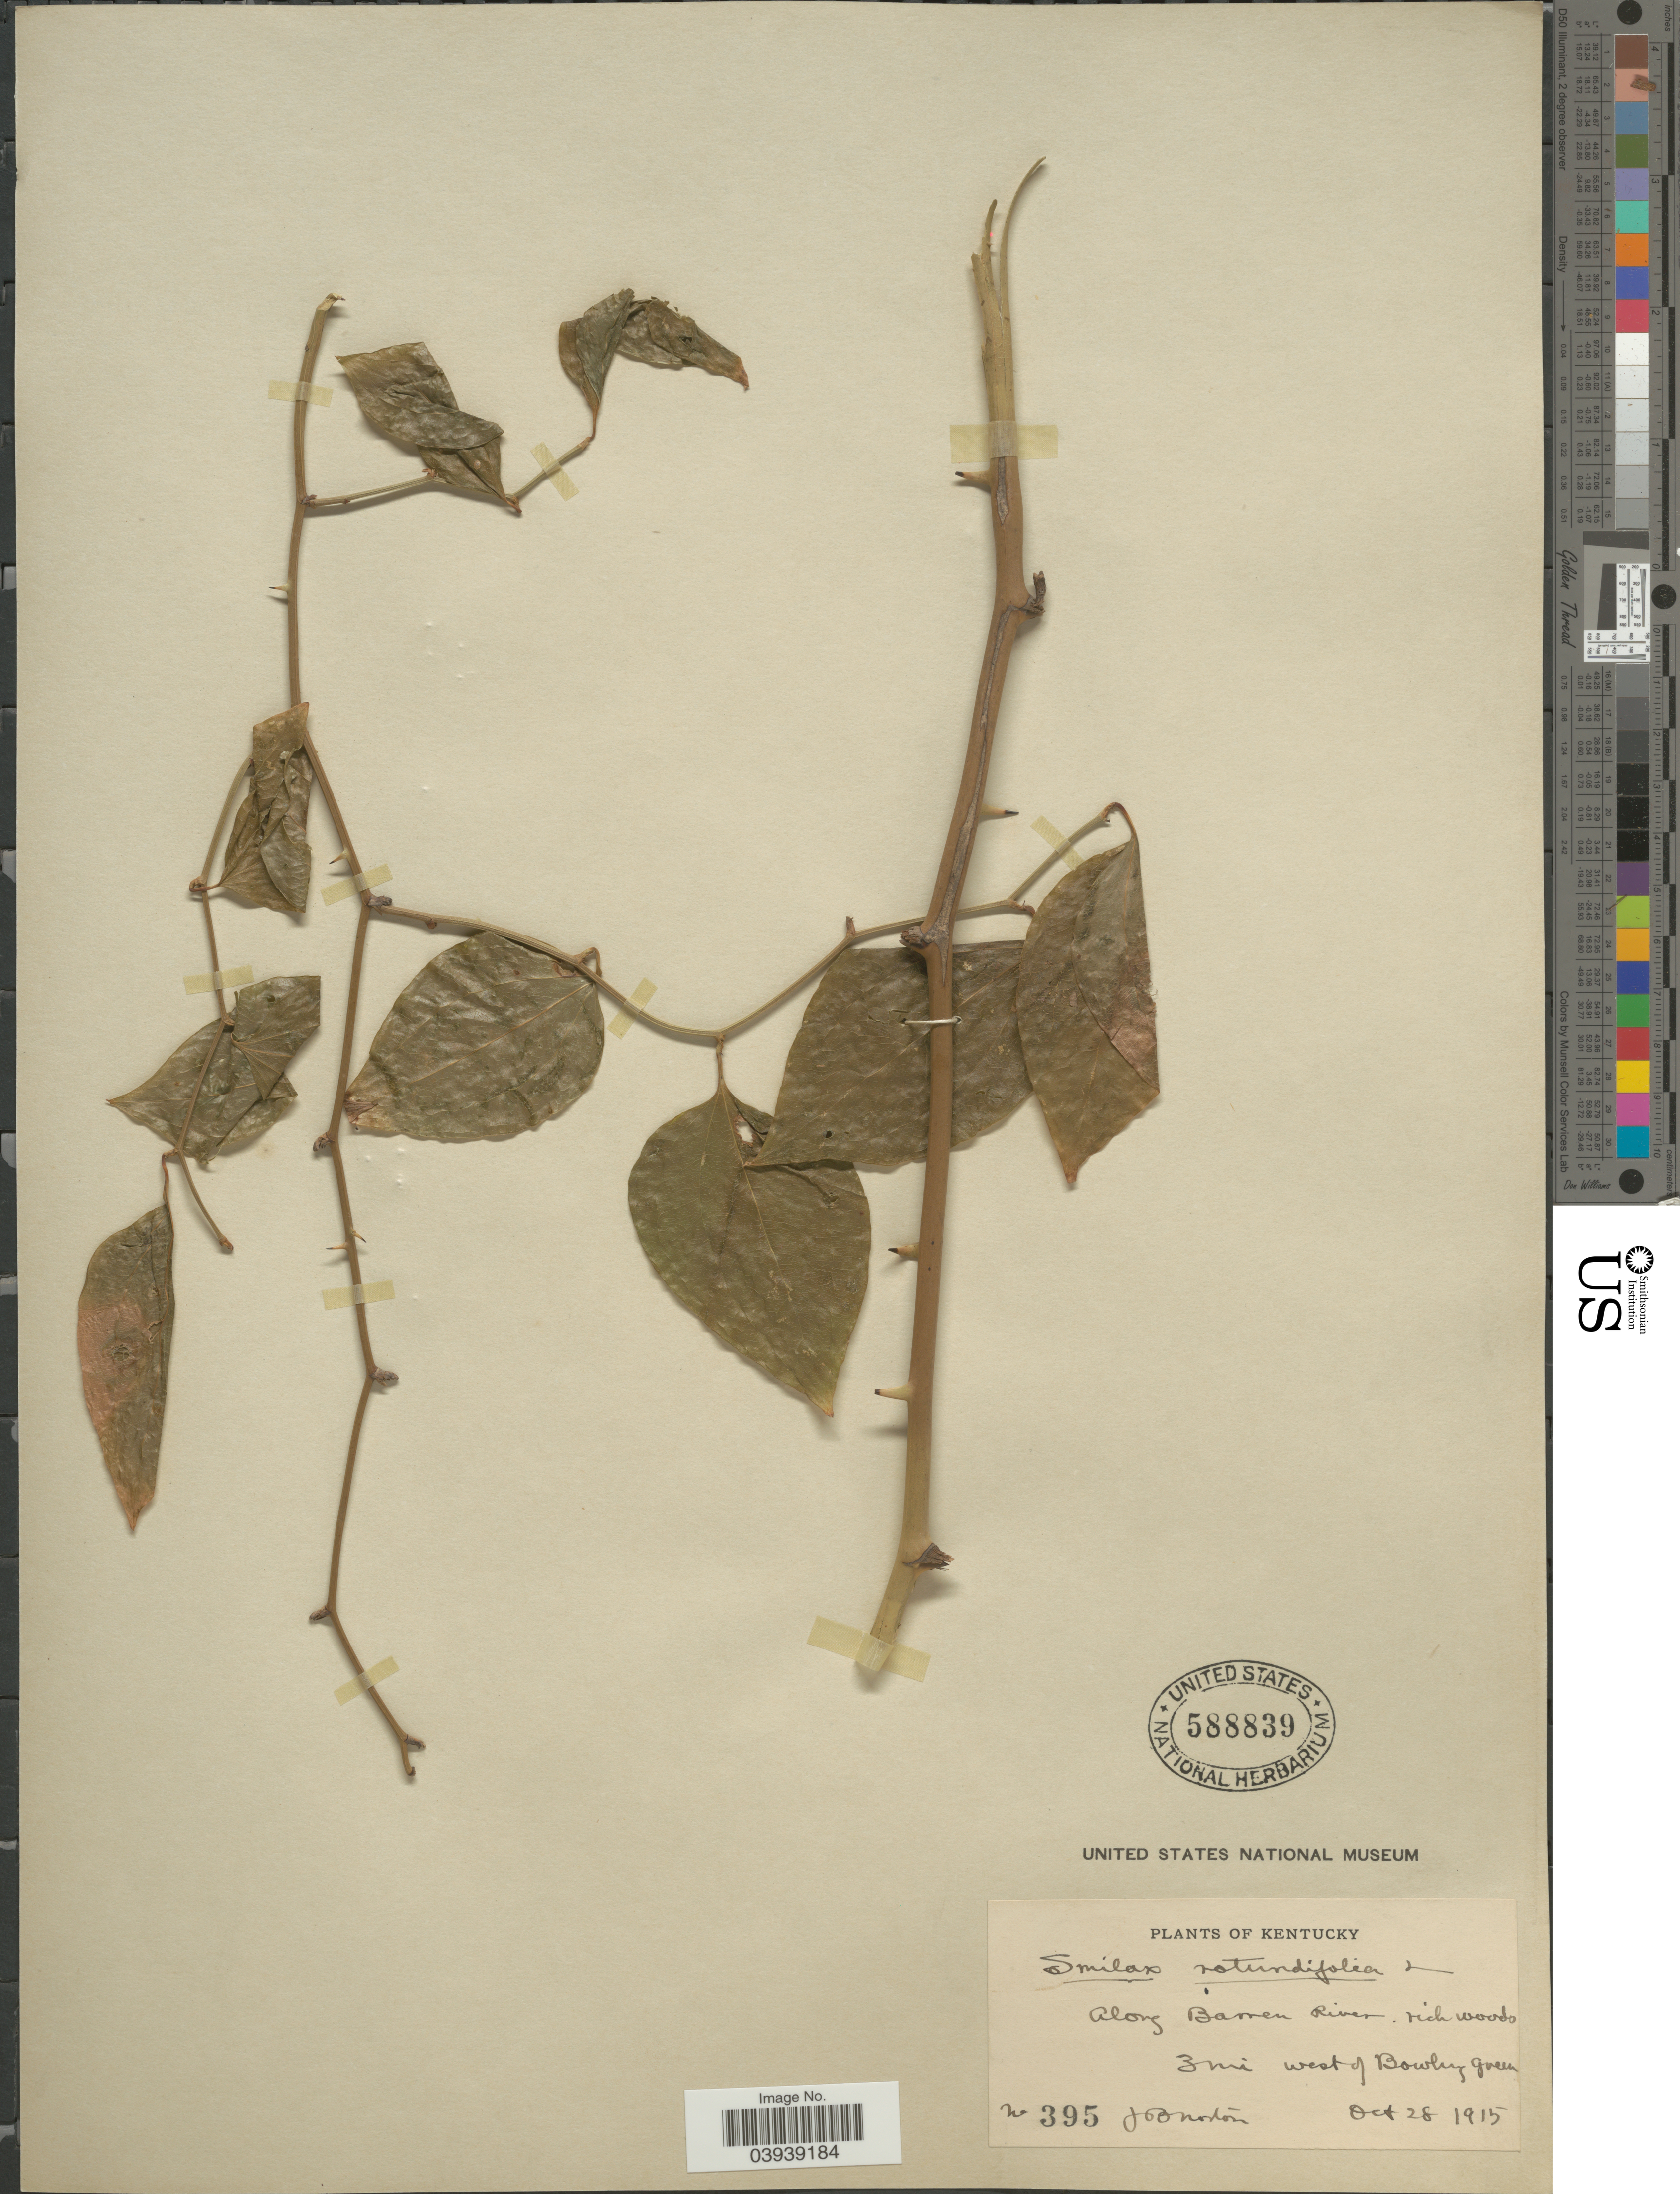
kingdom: Plantae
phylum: Tracheophyta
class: Liliopsida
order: Liliales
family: Smilacaceae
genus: Smilax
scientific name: Smilax rotundifolia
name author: L.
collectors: J. B. Norton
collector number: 395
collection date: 1915-10-28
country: United States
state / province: Kentucky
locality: Along Barren River. Rich woods 3 mi west of Bowling Green.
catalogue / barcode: US 588839